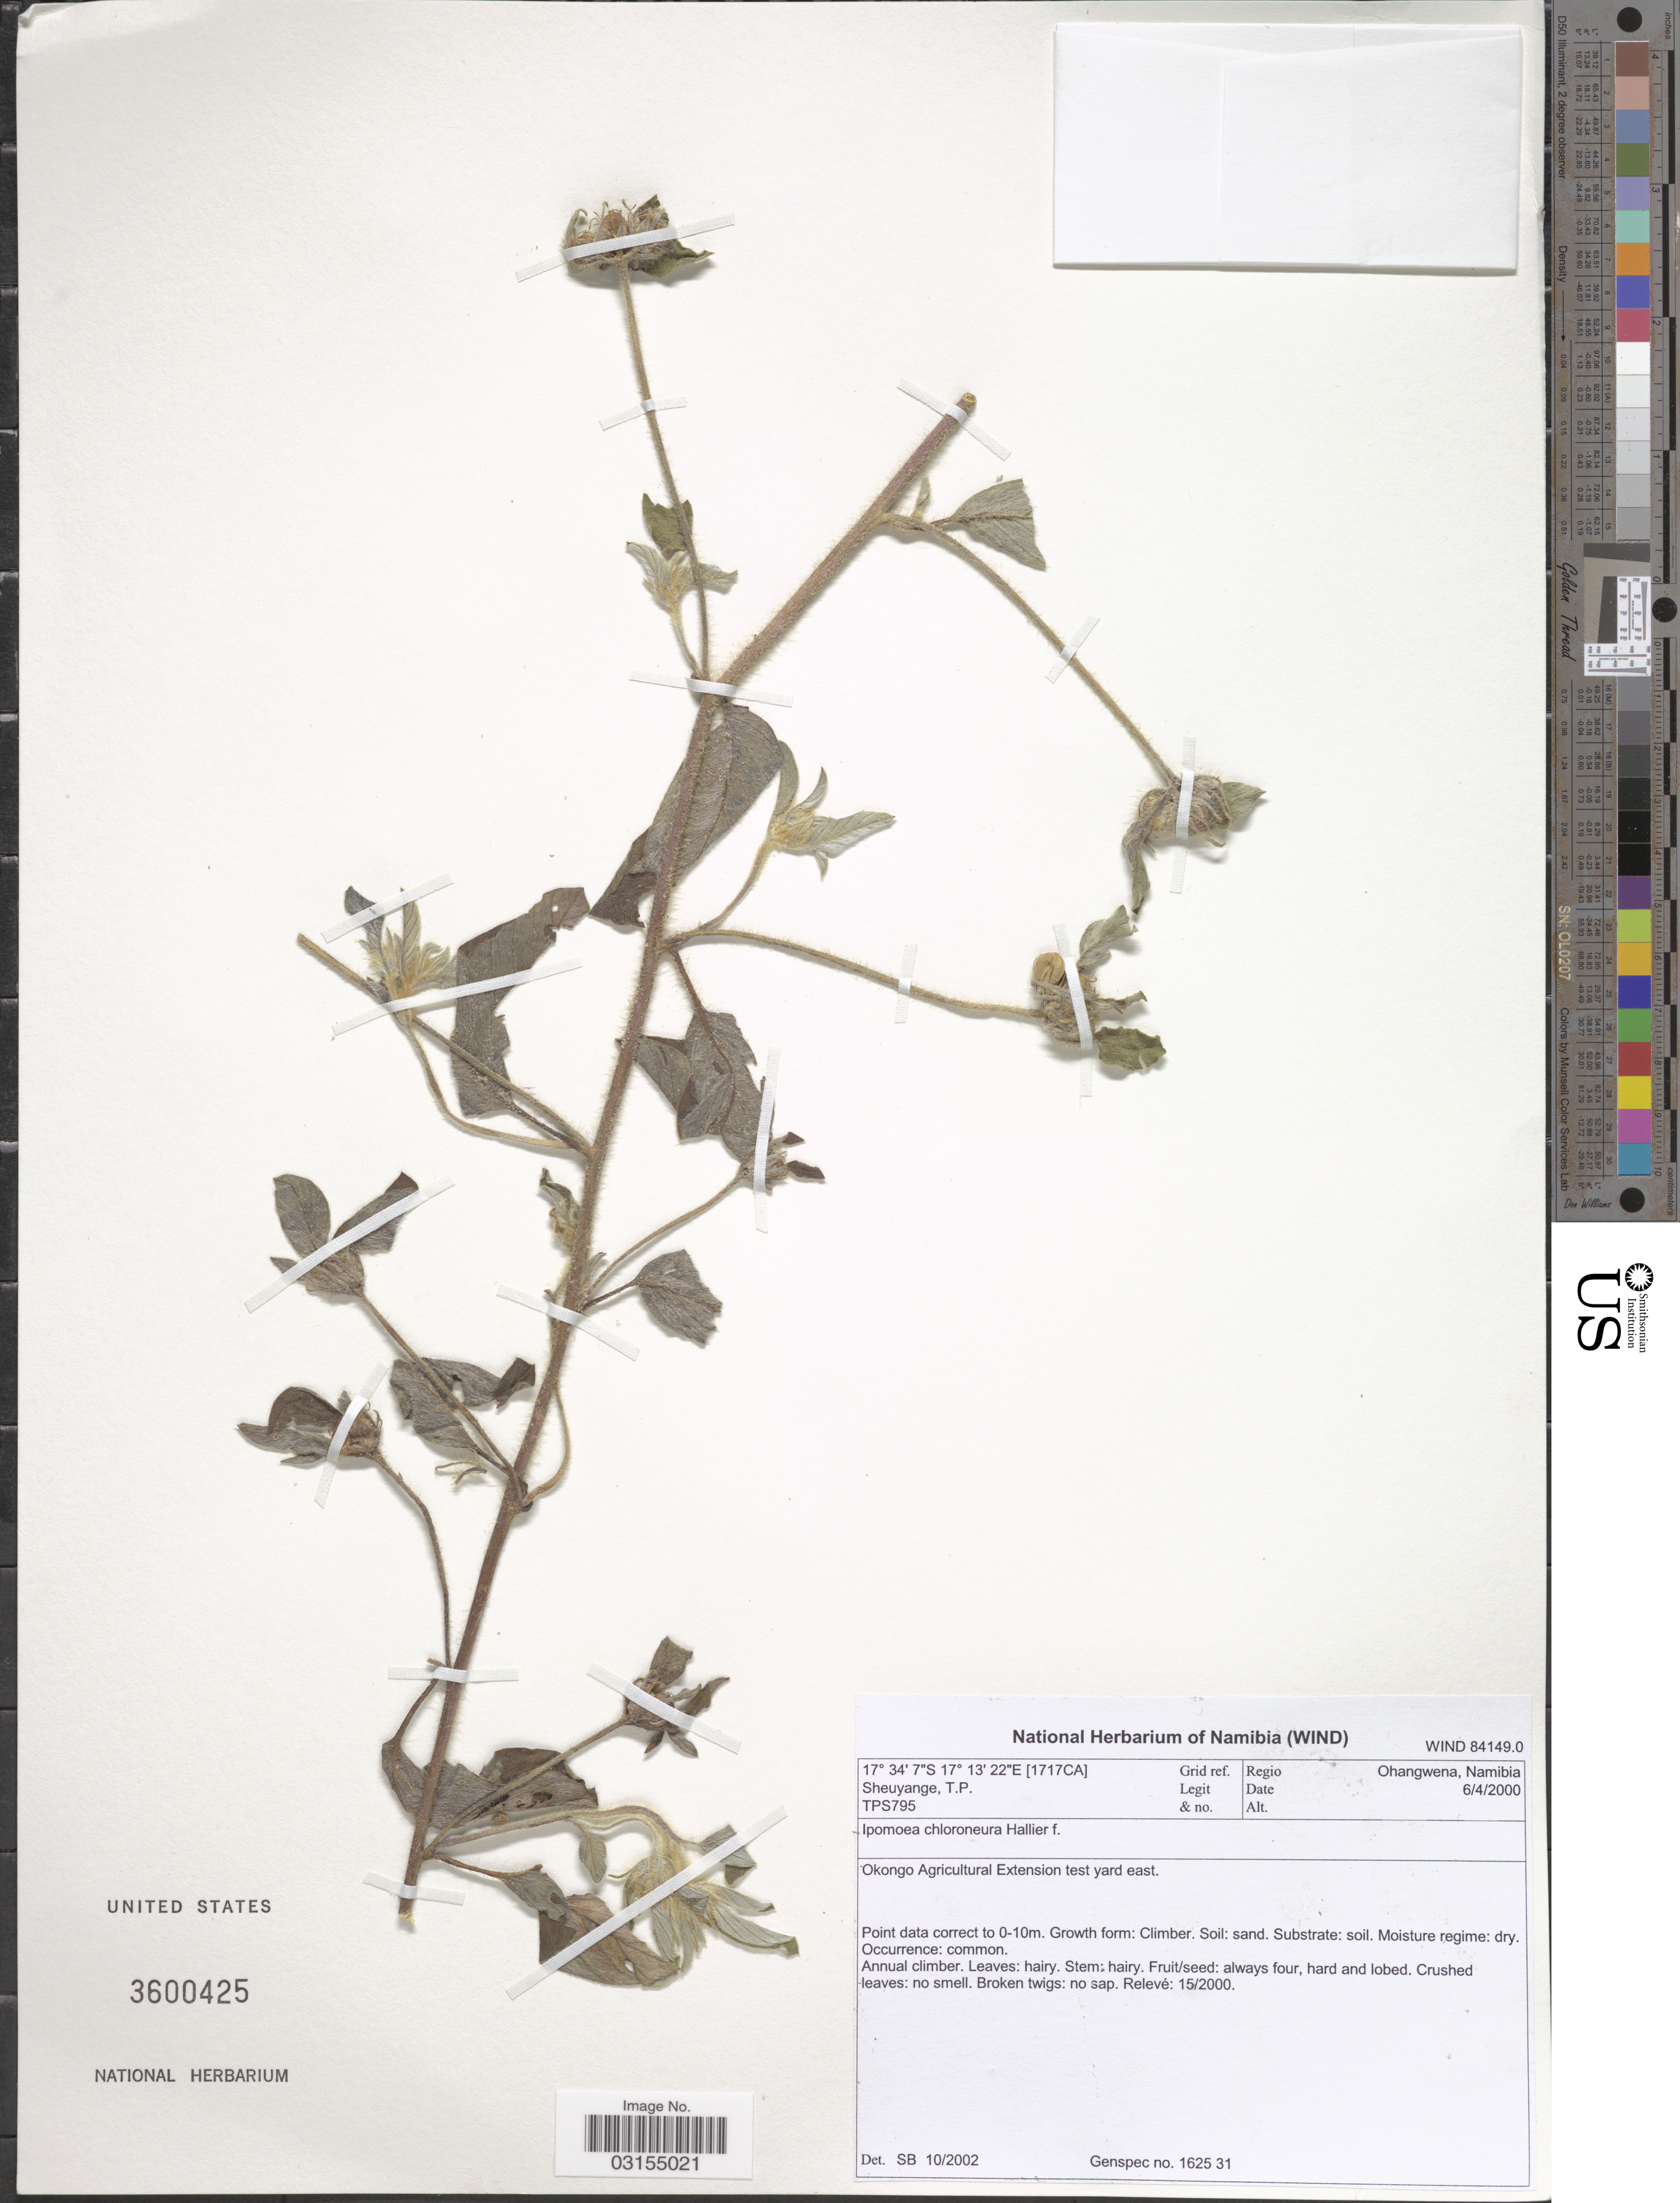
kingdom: Plantae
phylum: Tracheophyta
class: Magnoliopsida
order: Solanales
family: Convolvulaceae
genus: Ipomoea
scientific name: Ipomoea chloroneura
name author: Hallier f.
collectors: T. Sheuyange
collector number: TPS795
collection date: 2000-04-06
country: Namibia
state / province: Ohangwena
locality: [1717CA] Grid ref. Regio Ohangwena. Okongo Agricultural Extension test yard east.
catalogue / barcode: US 3600425